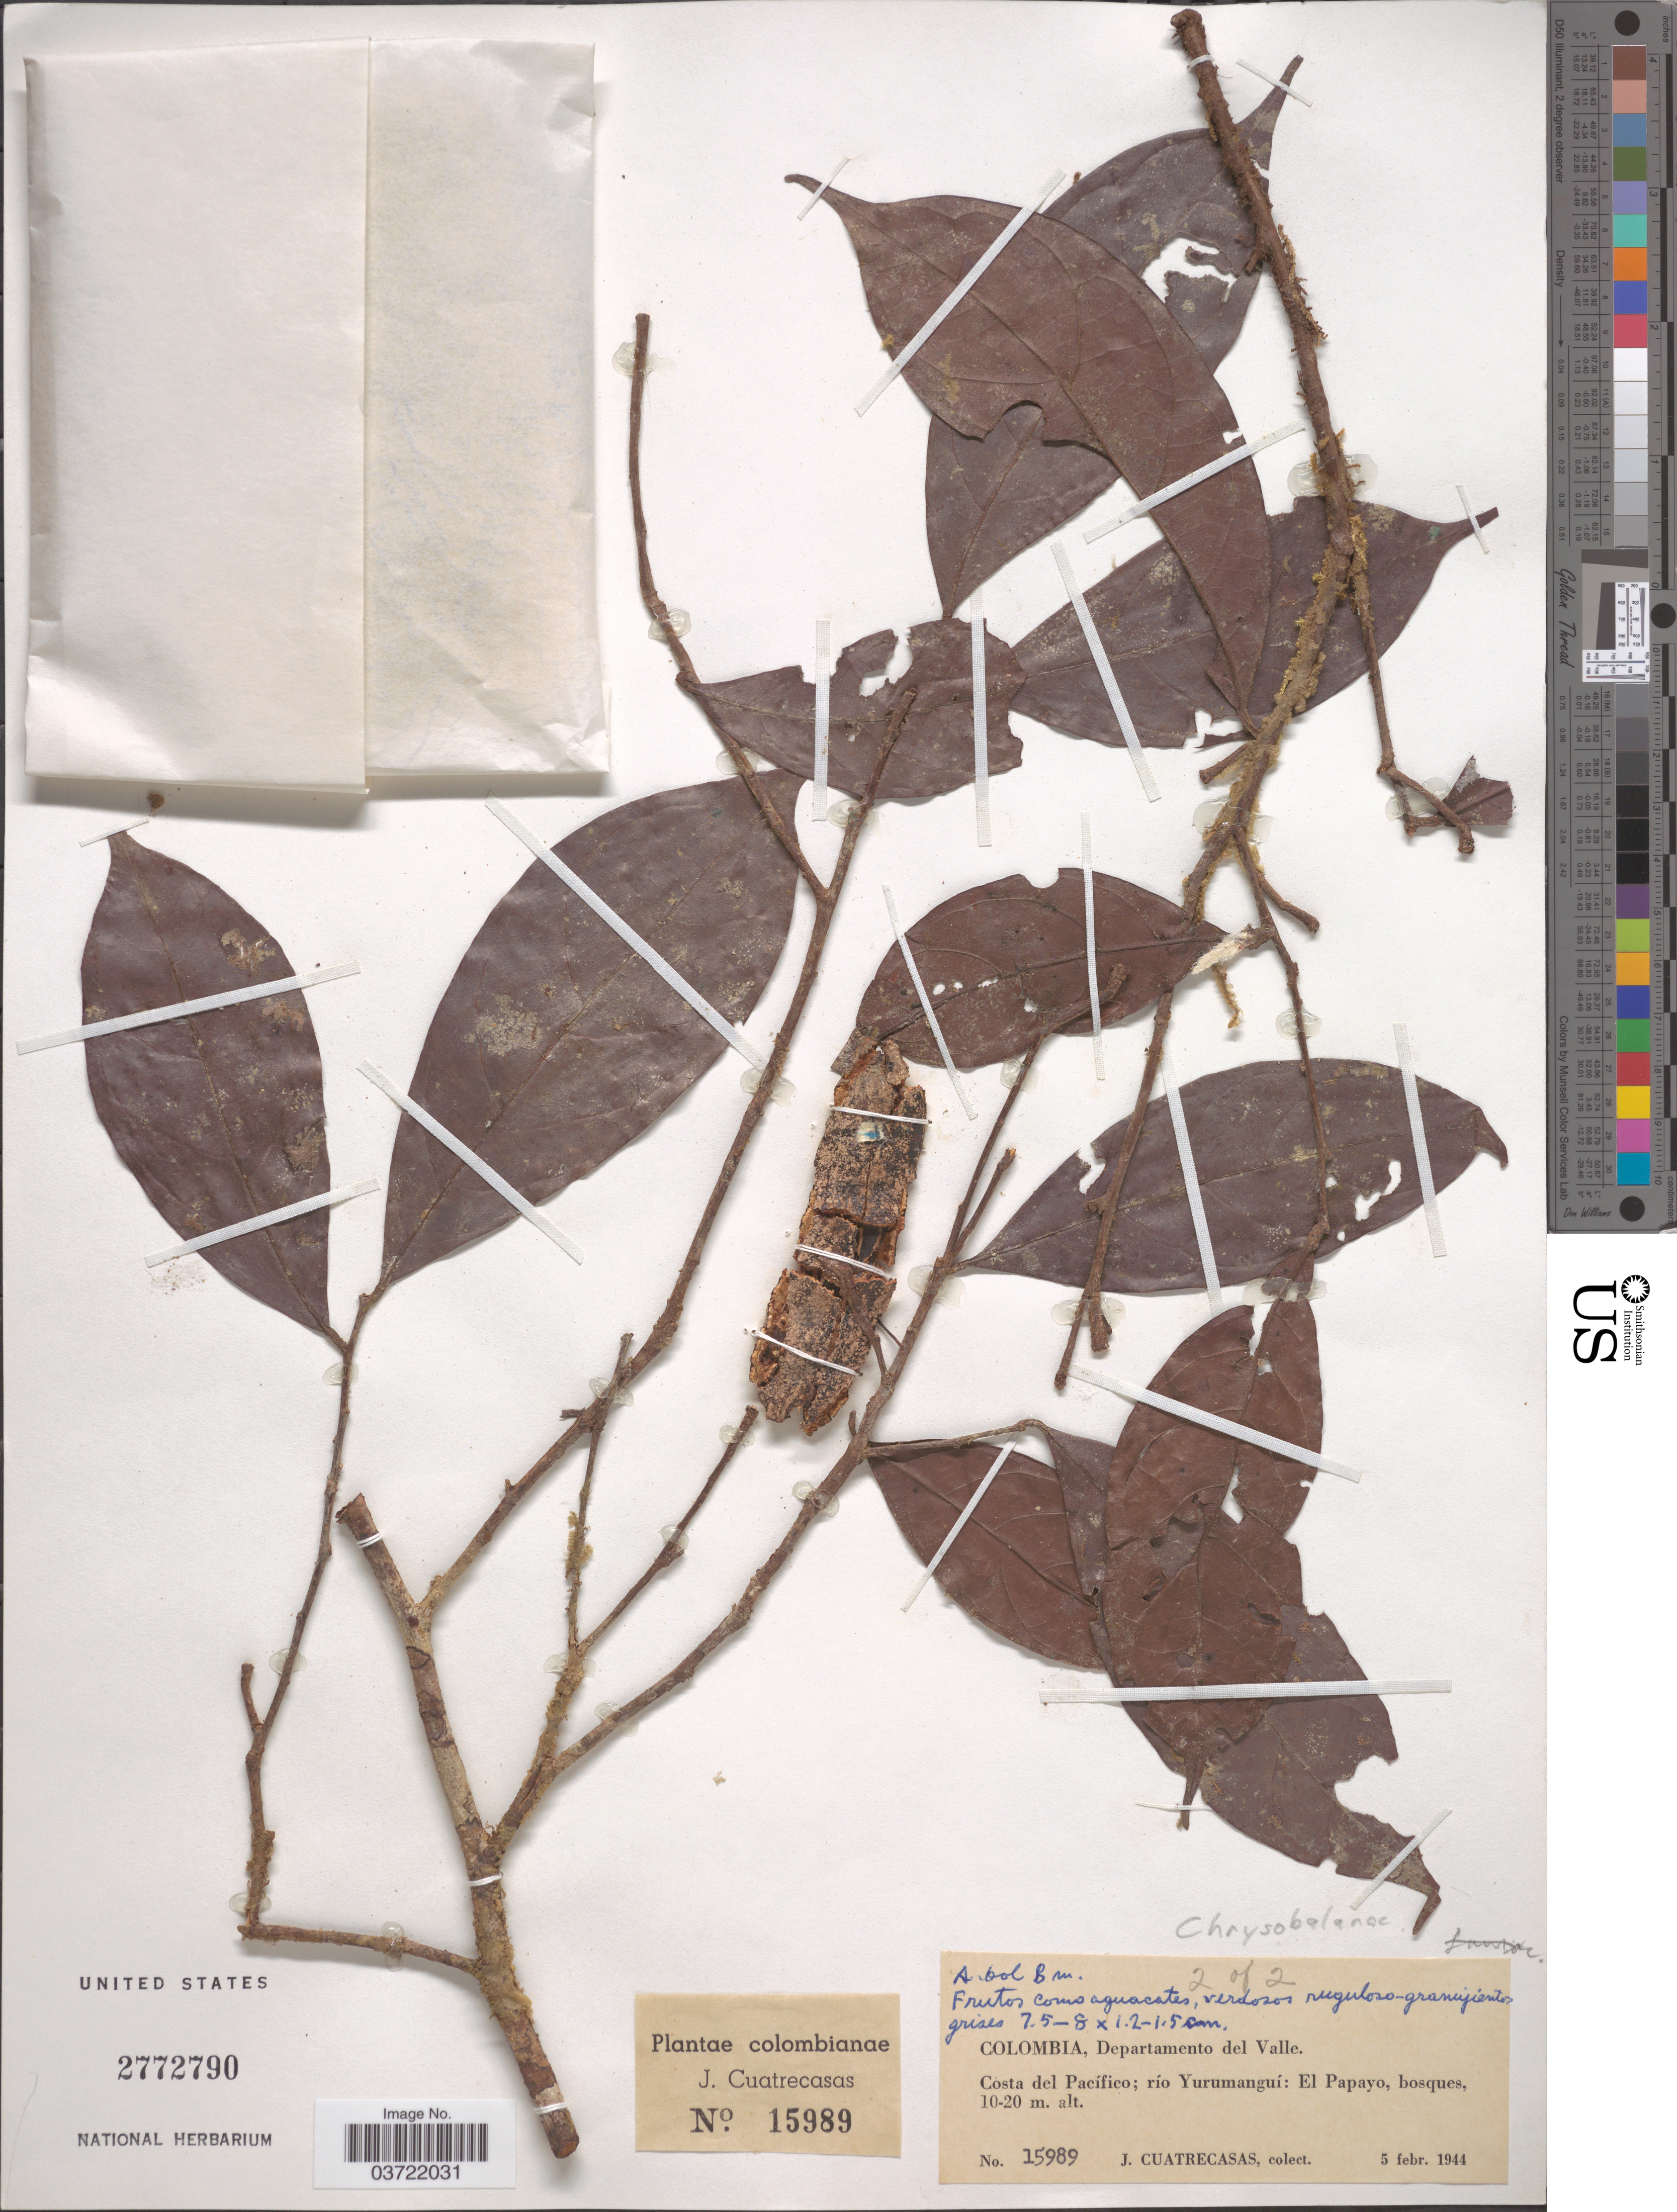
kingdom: Plantae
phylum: Tracheophyta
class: Magnoliopsida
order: Malpighiales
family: Chrysobalanaceae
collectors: J. Cuatrecasas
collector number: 15989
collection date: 1944-02-05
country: Colombia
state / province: Valle del Cauca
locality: Departamento del Valle. Costa del Pacífico; río Yurumanguí: El Papayo.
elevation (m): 10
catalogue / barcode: US 2772790